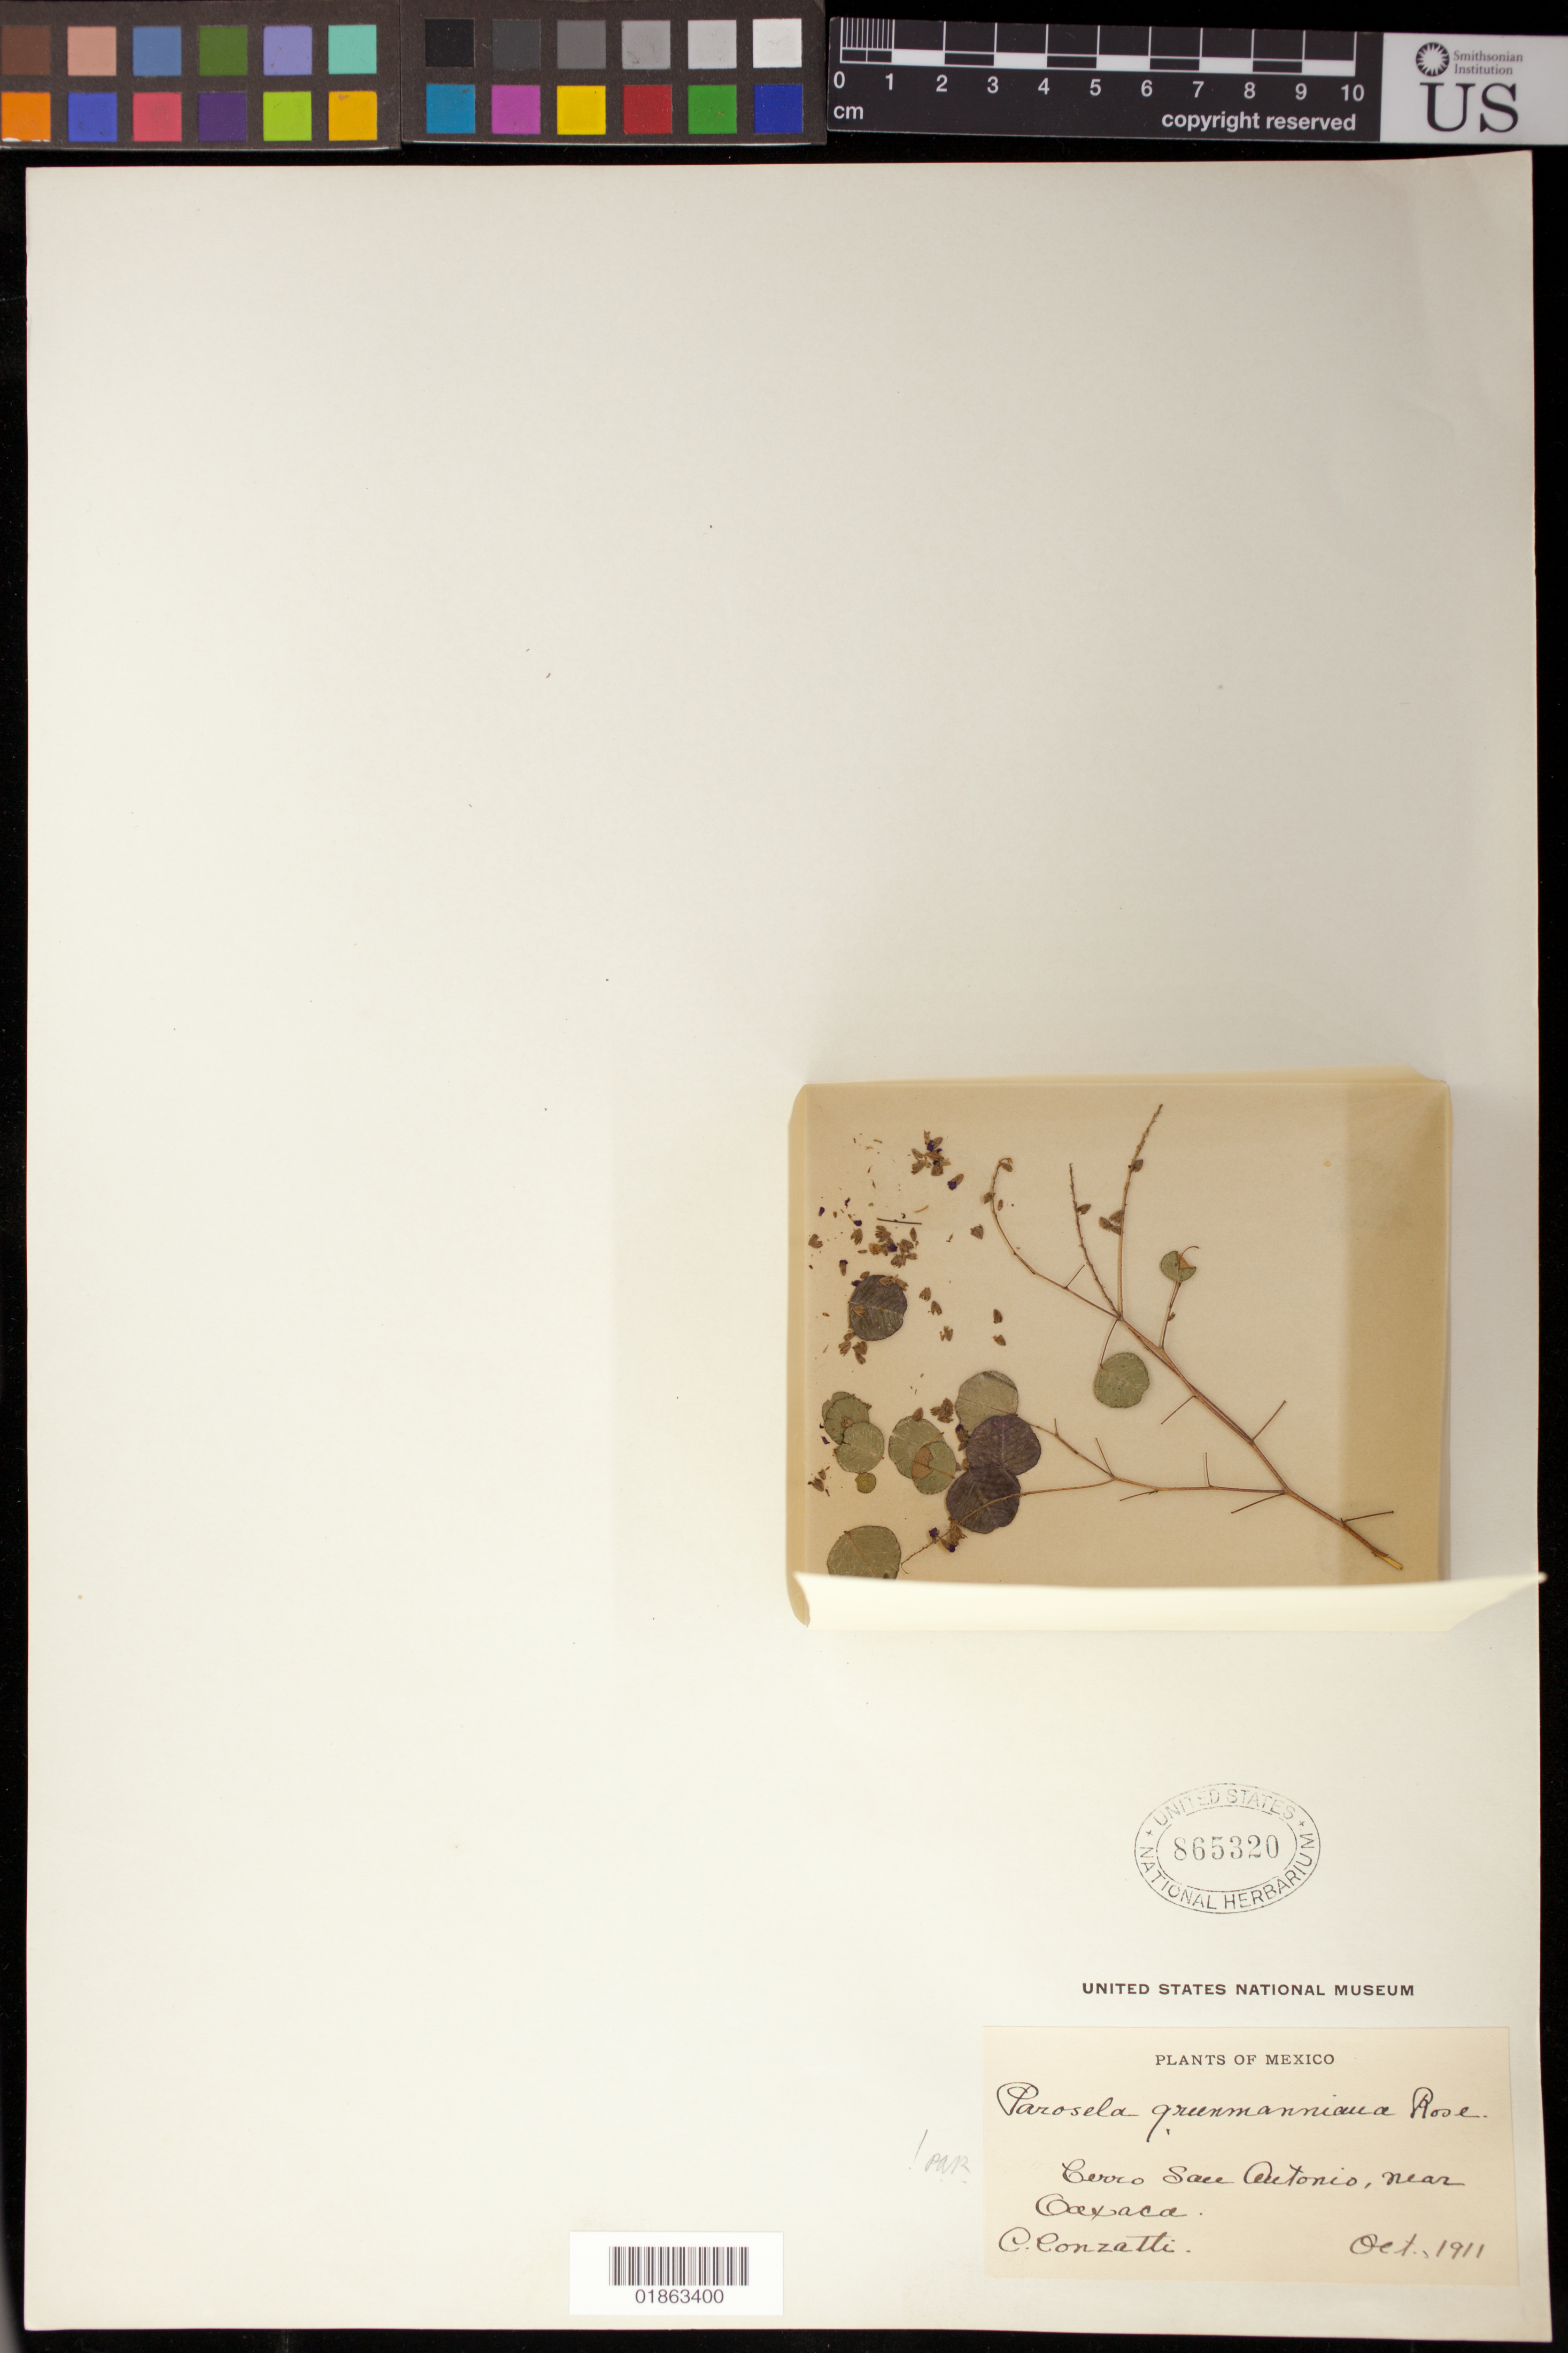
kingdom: Plantae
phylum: Tracheophyta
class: Magnoliopsida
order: Fabales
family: Fabaceae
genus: Marina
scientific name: Marina greenmaniana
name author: (Rose) Barneby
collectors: C. Conzatti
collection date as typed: Oct 1911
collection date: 1911-10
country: Mexico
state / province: Oaxaca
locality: Cerro San Antonio, near Oaxaca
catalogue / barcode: US 865320